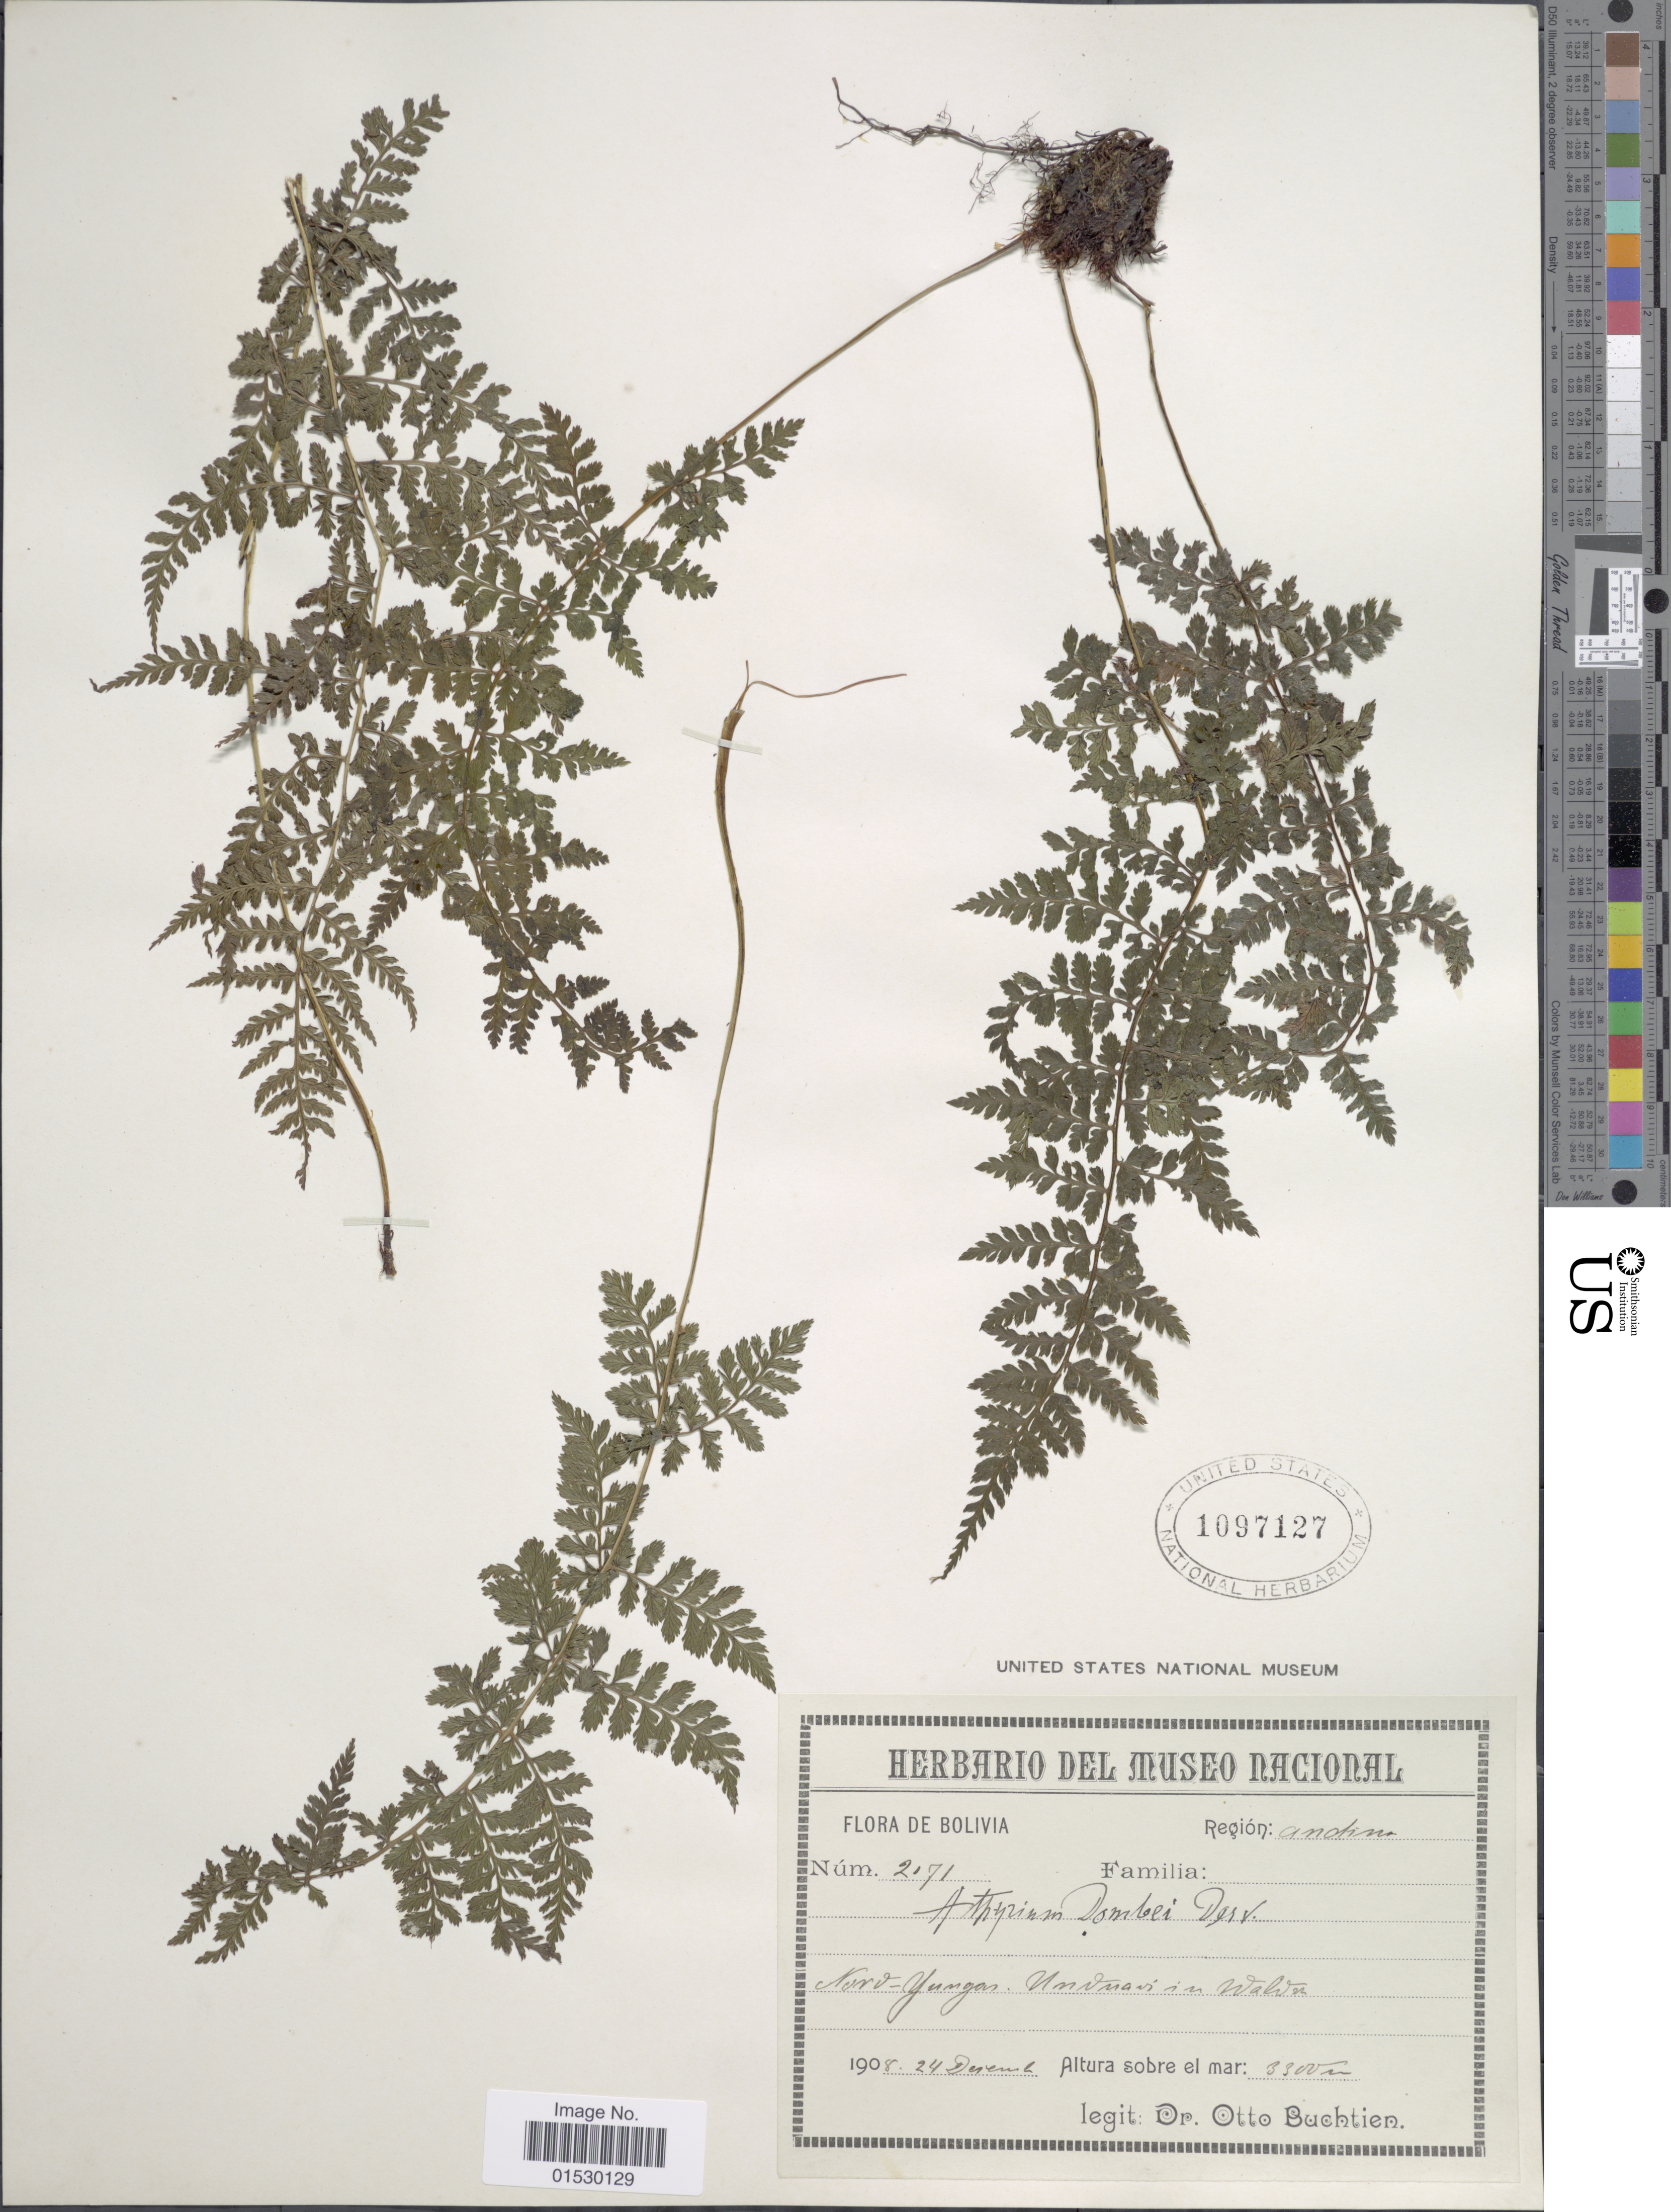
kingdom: Plantae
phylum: Tracheophyta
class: Polypodiopsida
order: Polypodiales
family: Athyriaceae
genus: Athyrium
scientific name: Athyrium dombei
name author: (Desv.) C. Chr.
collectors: O. Buchtien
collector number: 2171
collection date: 1908-12-24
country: Bolivia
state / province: La Paz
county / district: Nor Yungas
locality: Region: Andino, Unduavi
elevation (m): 3300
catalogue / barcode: US 1097127